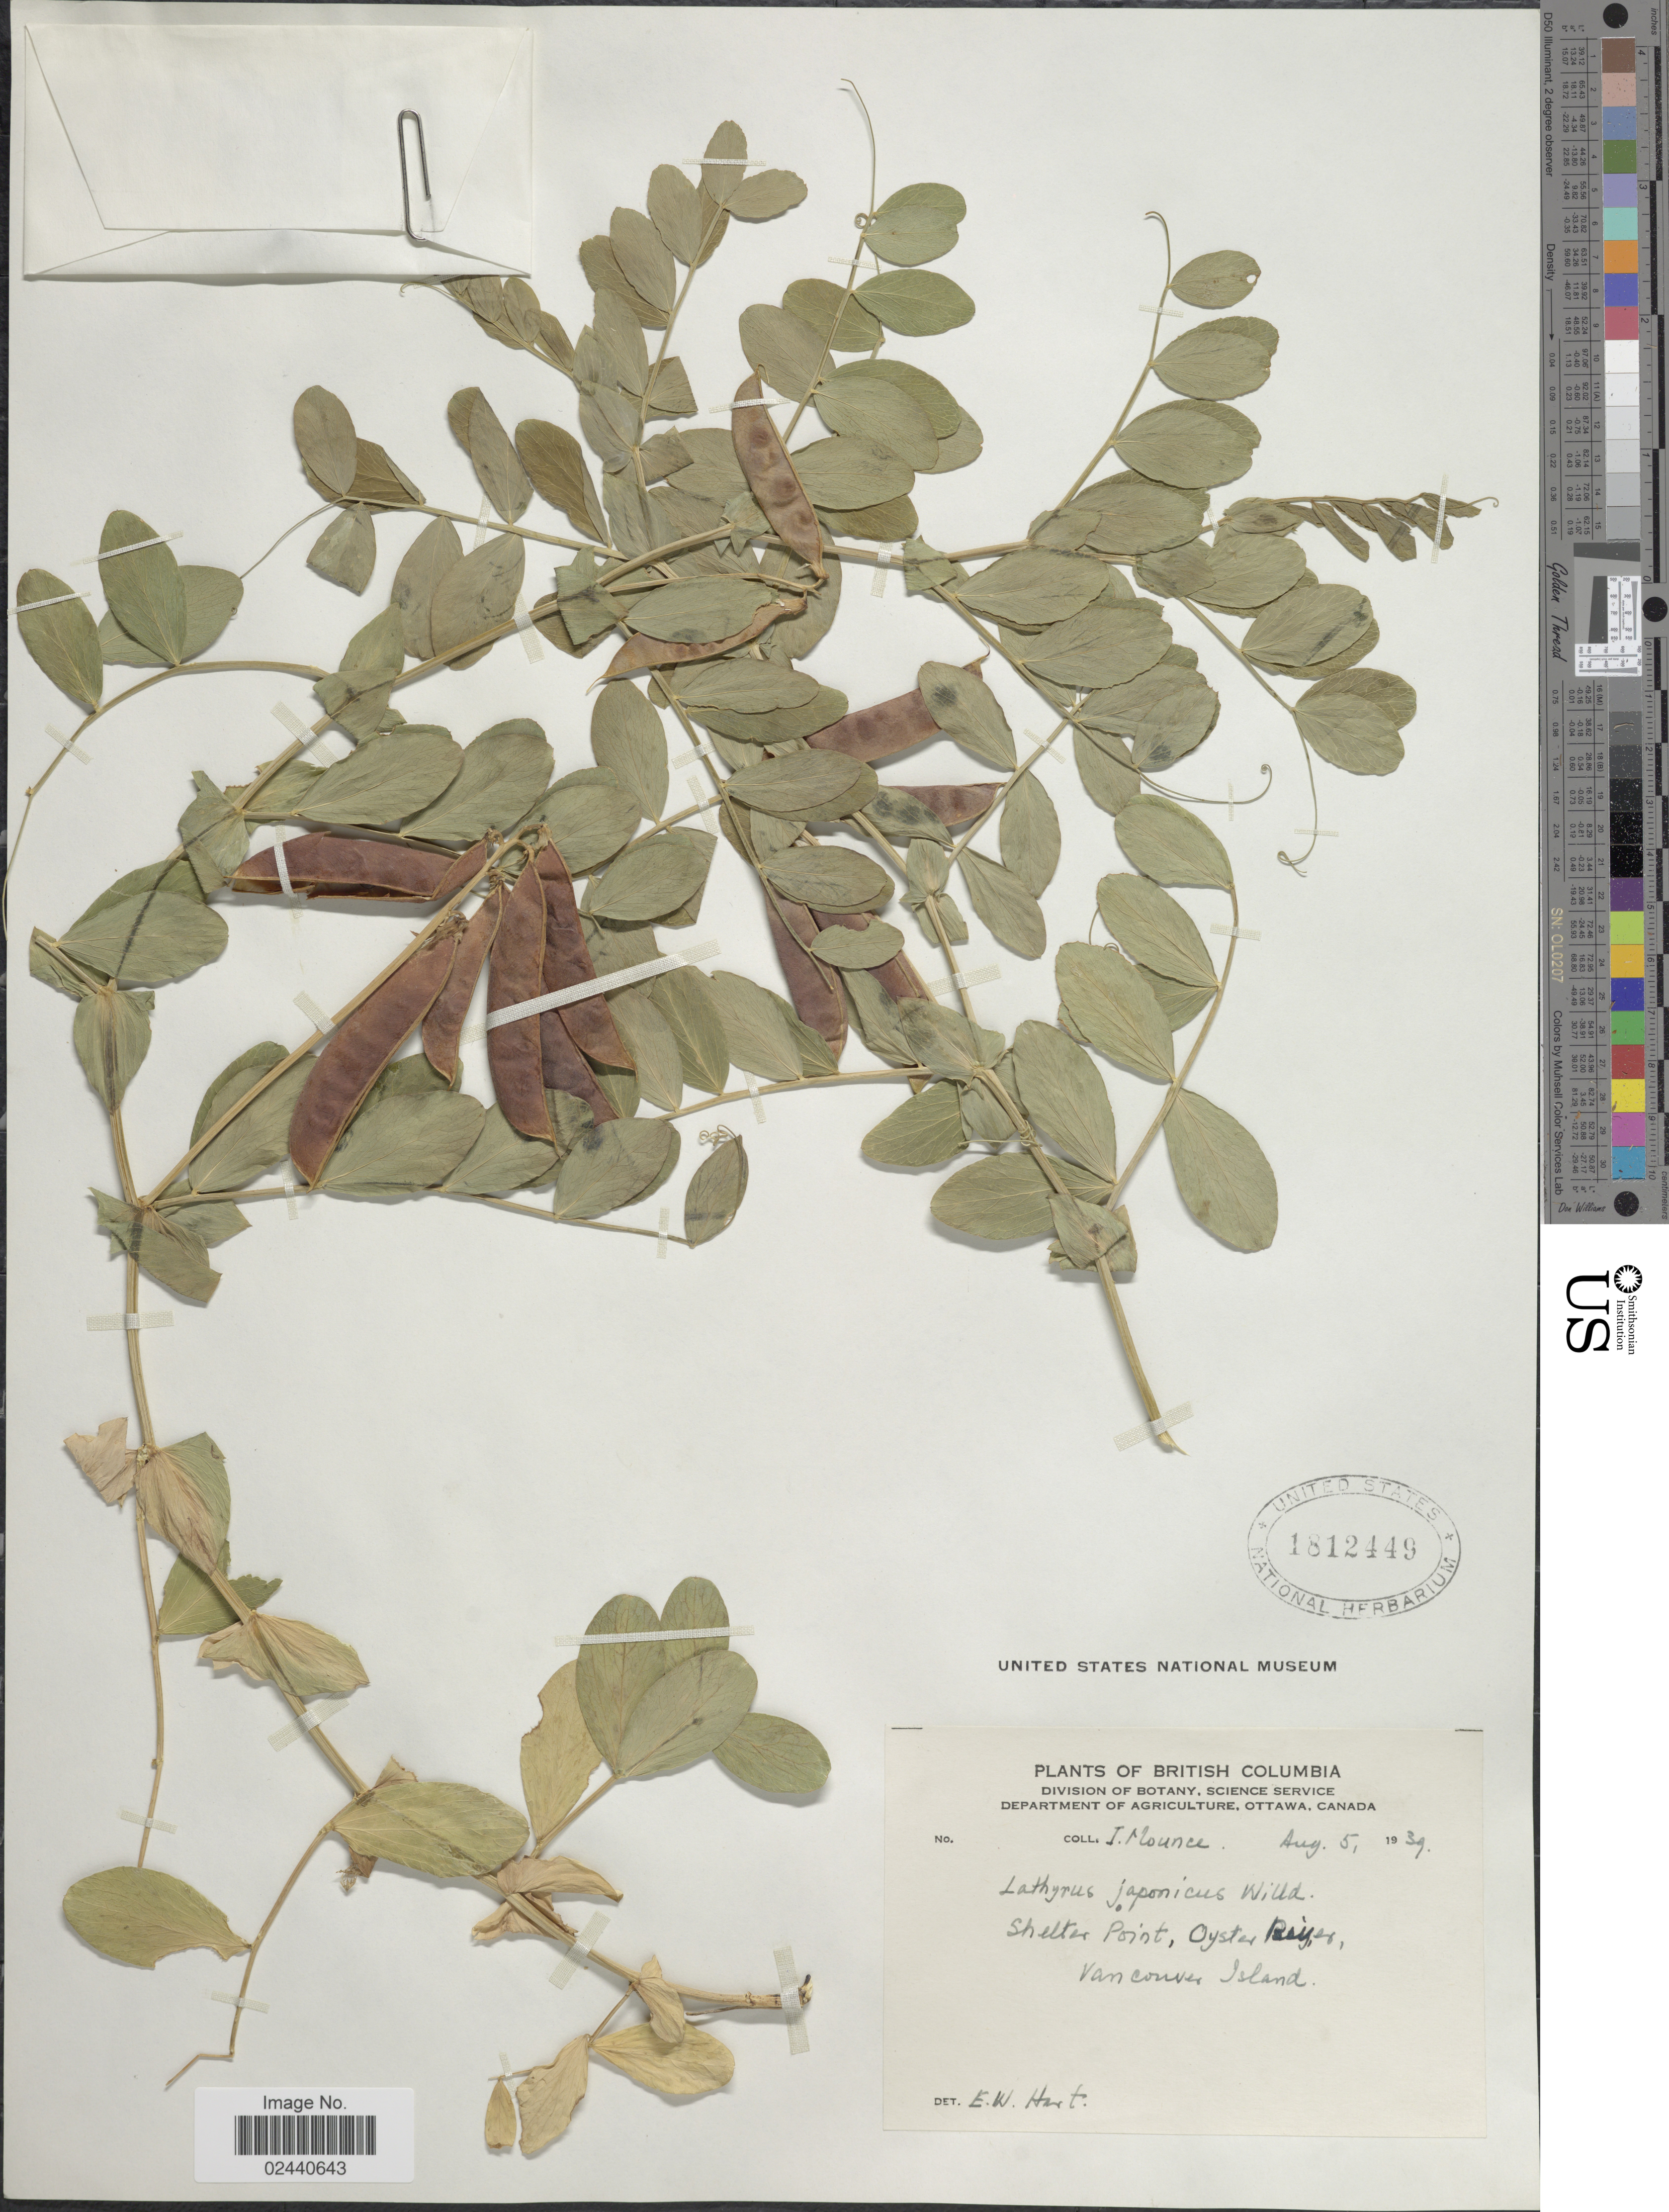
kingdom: Plantae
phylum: Tracheophyta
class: Magnoliopsida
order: Fabales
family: Fabaceae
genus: Lathyrus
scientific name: Lathyrus japonicus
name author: Willd.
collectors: J. Mounce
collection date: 1939-08-05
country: Canada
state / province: British Columbia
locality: Shelter Point, Oyster River, Vancouver Island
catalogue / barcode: US 1812449